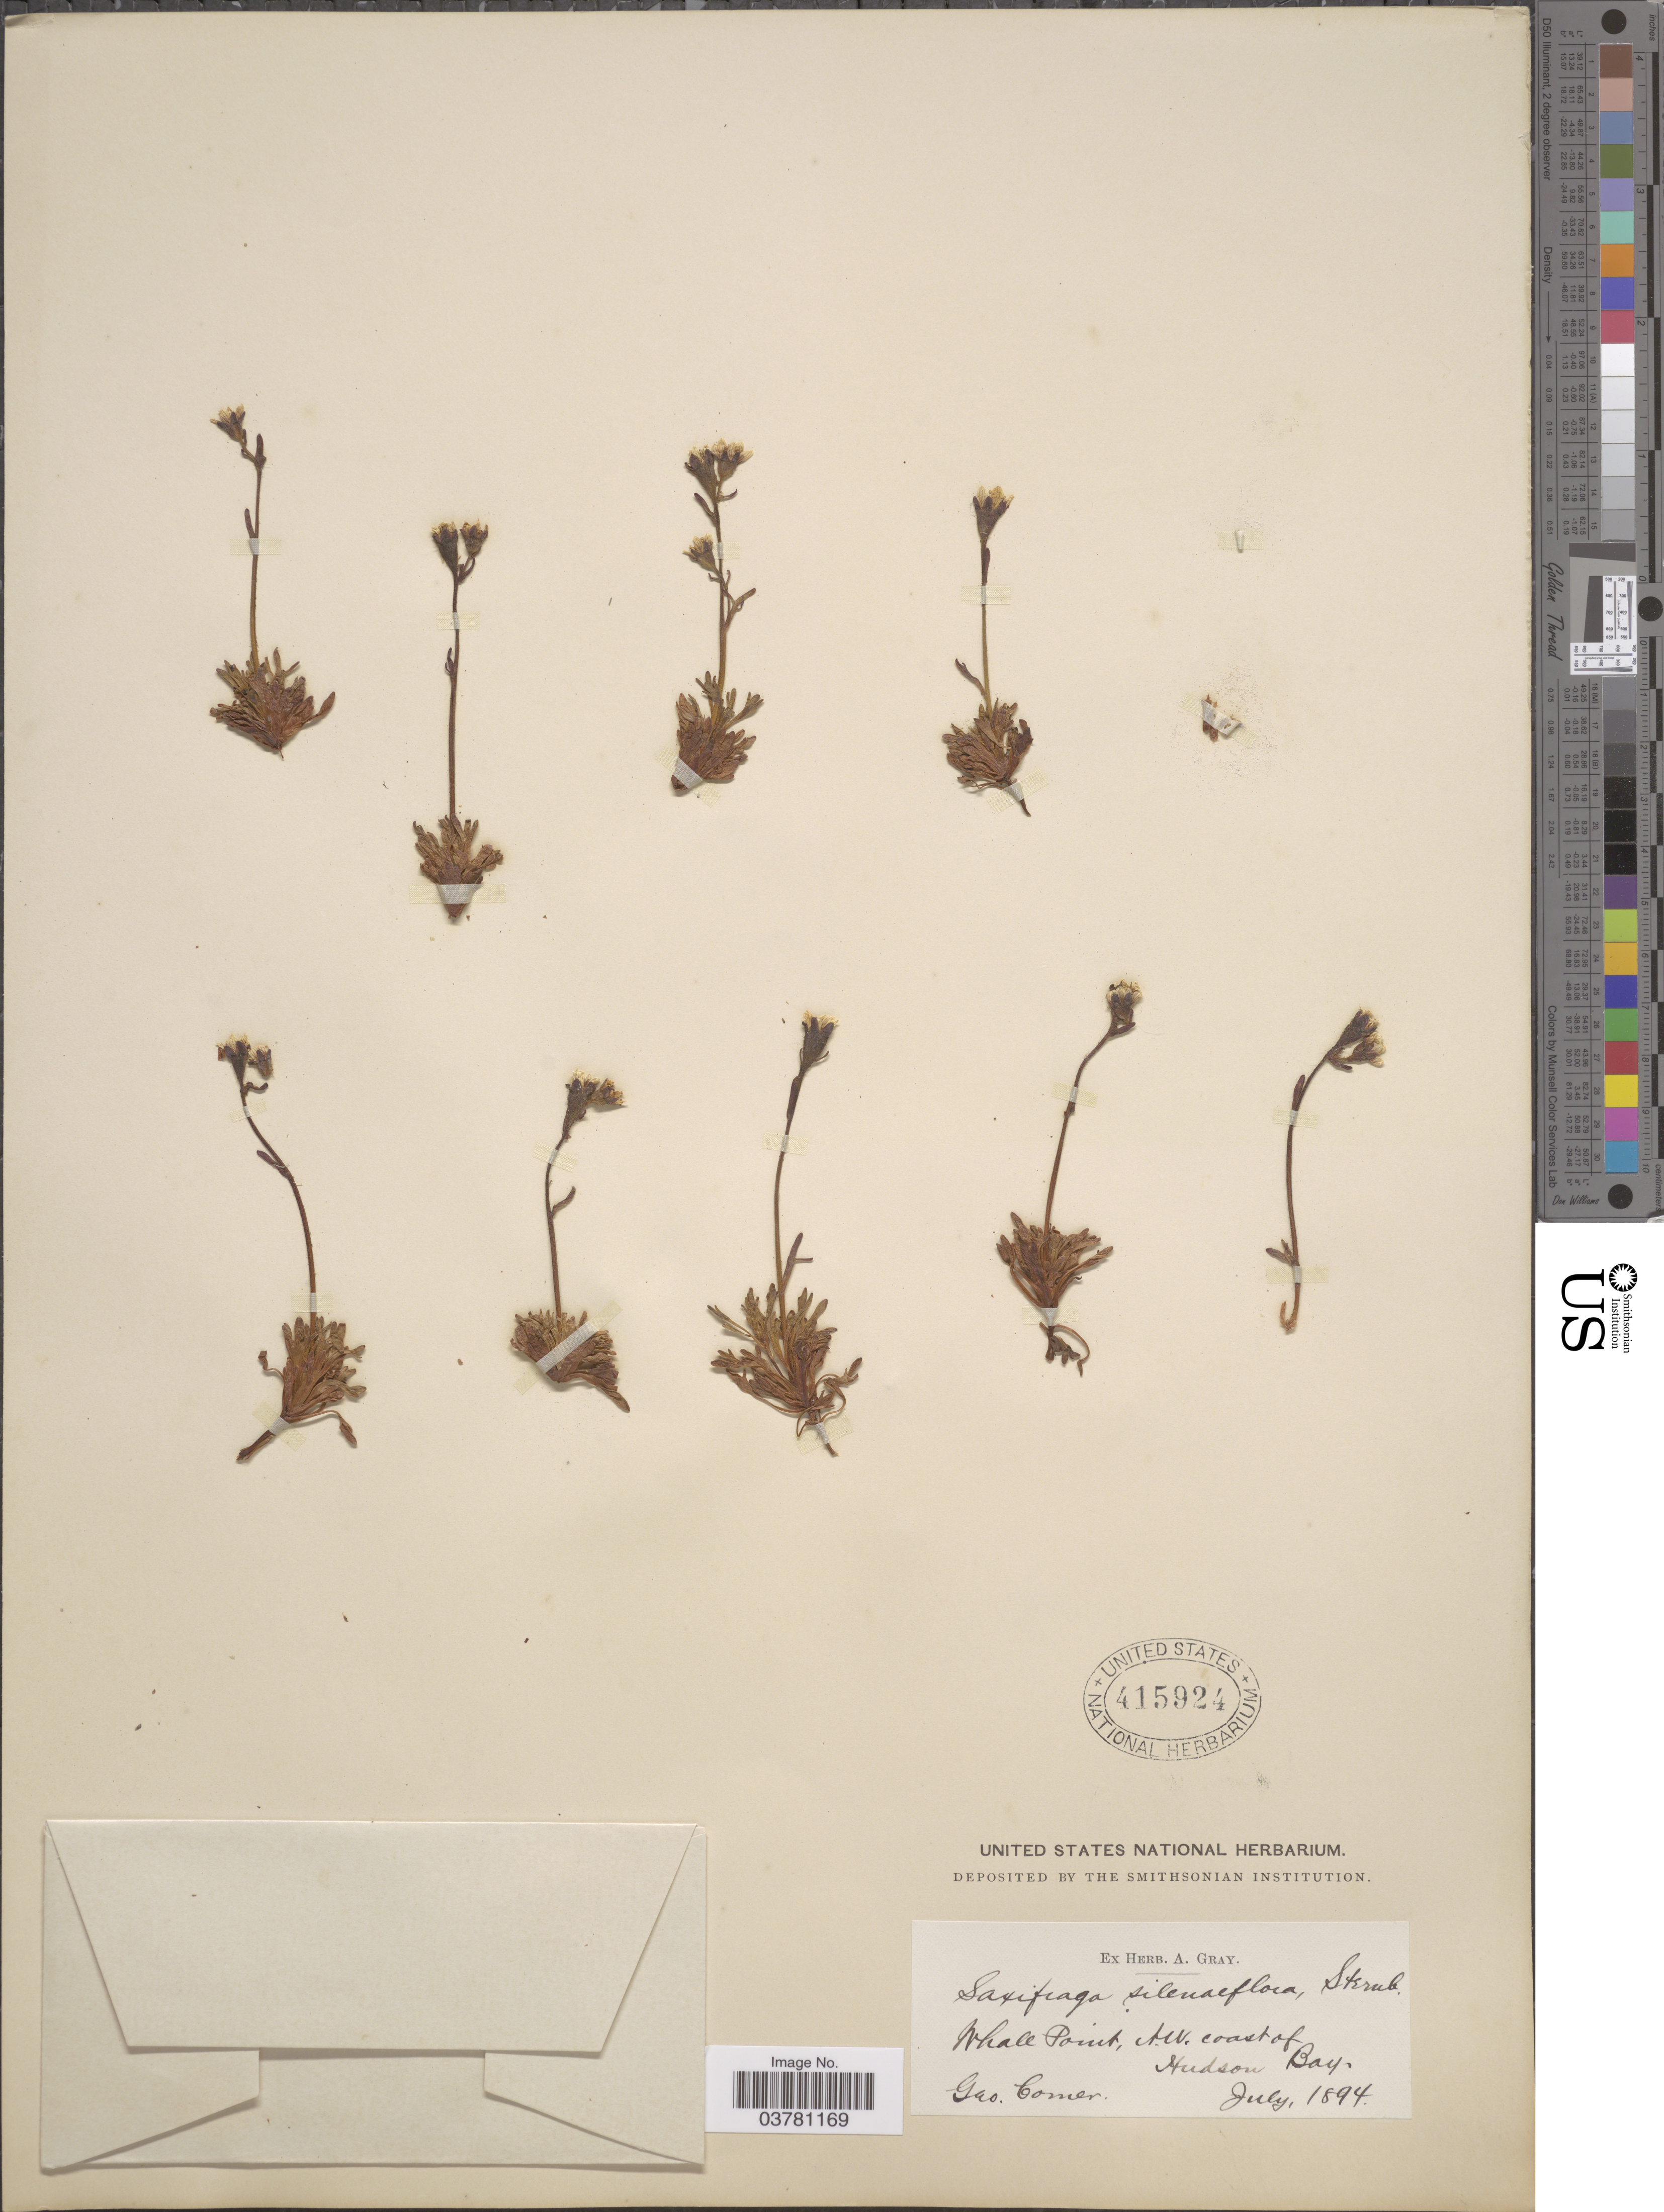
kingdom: Plantae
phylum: Tracheophyta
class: Magnoliopsida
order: Saxifragales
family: Saxifragaceae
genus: Saxifraga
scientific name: Saxifraga sileniflora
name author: Sternb. ex Cham.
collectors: G. Comer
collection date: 1894-07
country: Canada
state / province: Nunavut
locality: Whale Point, N.W. coast of Hudson Bay.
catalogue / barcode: US 415924